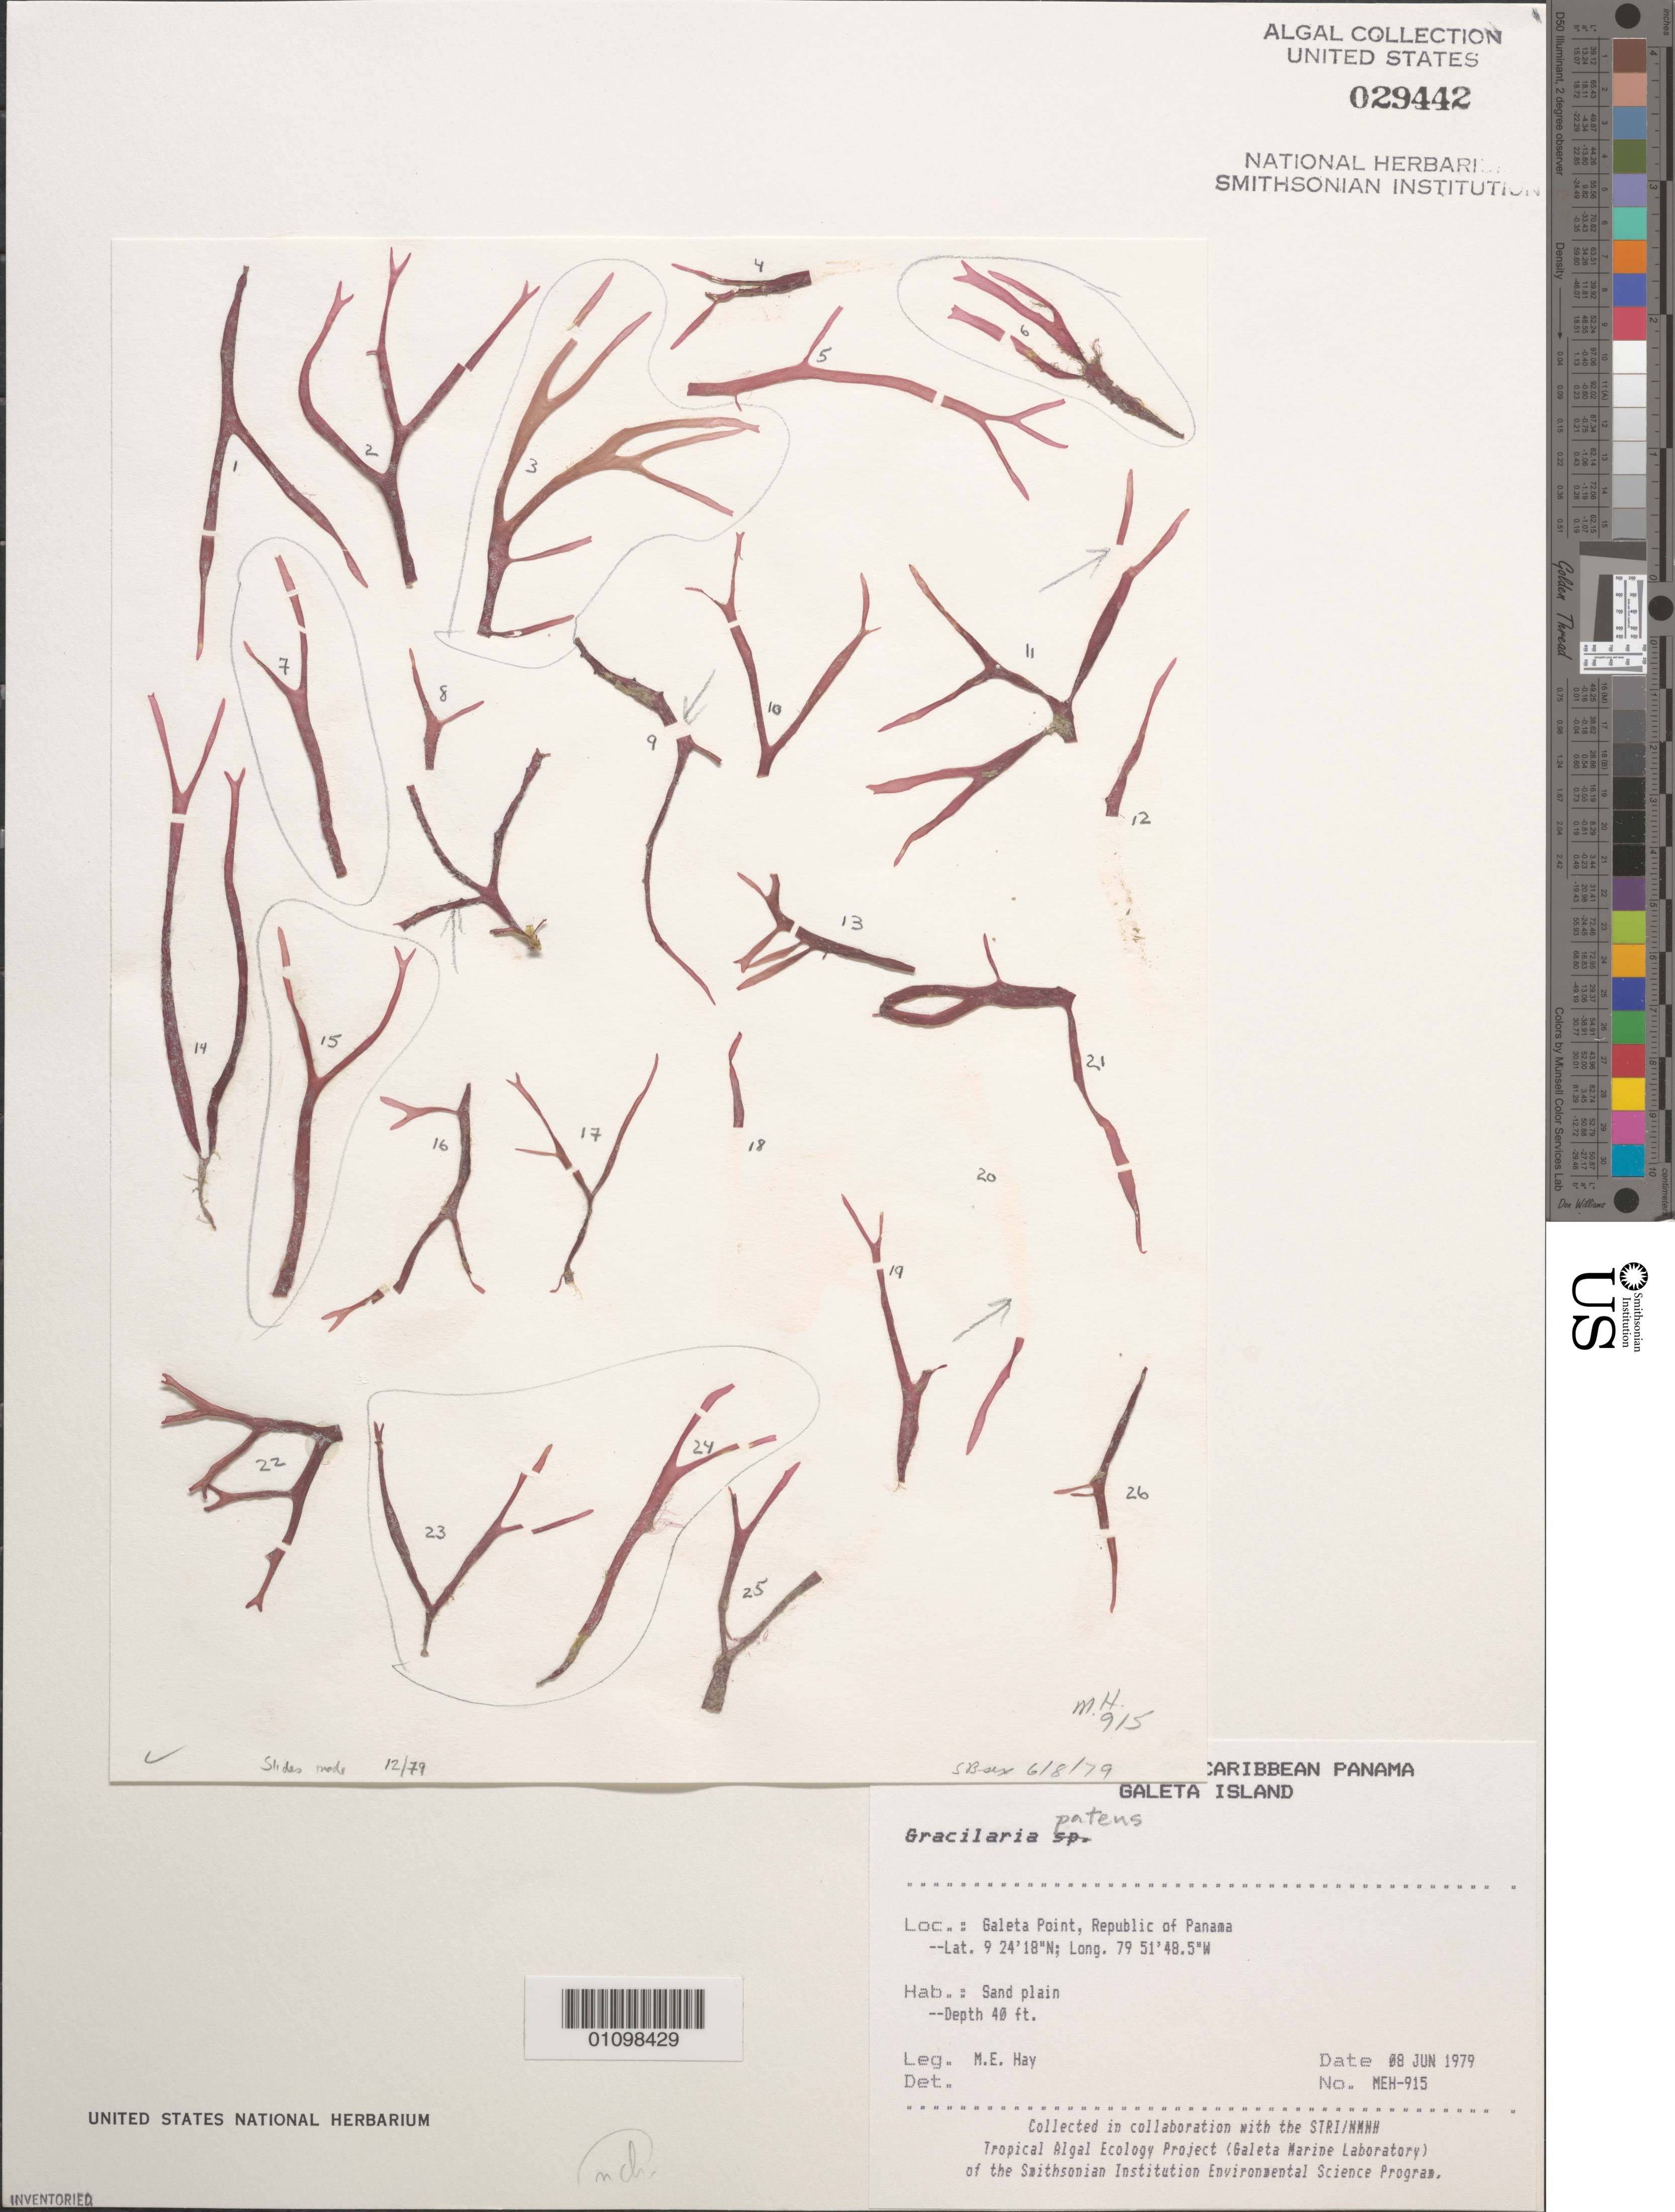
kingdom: Plantae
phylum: Rhodophyta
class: Florideophyceae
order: Gracilariales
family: Gracilariaceae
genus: Gracilaria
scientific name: Gracilaria patens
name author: P. Crouan & H. Crouan in Schramm & Maze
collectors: M. E. Hay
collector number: MEH-915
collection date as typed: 08 Jun 1979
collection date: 1979-06-08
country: Panama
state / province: Colón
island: Galeta Island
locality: Galeta Point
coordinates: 9 24' 18" N, 79 51' 48.5" W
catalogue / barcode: US 29442